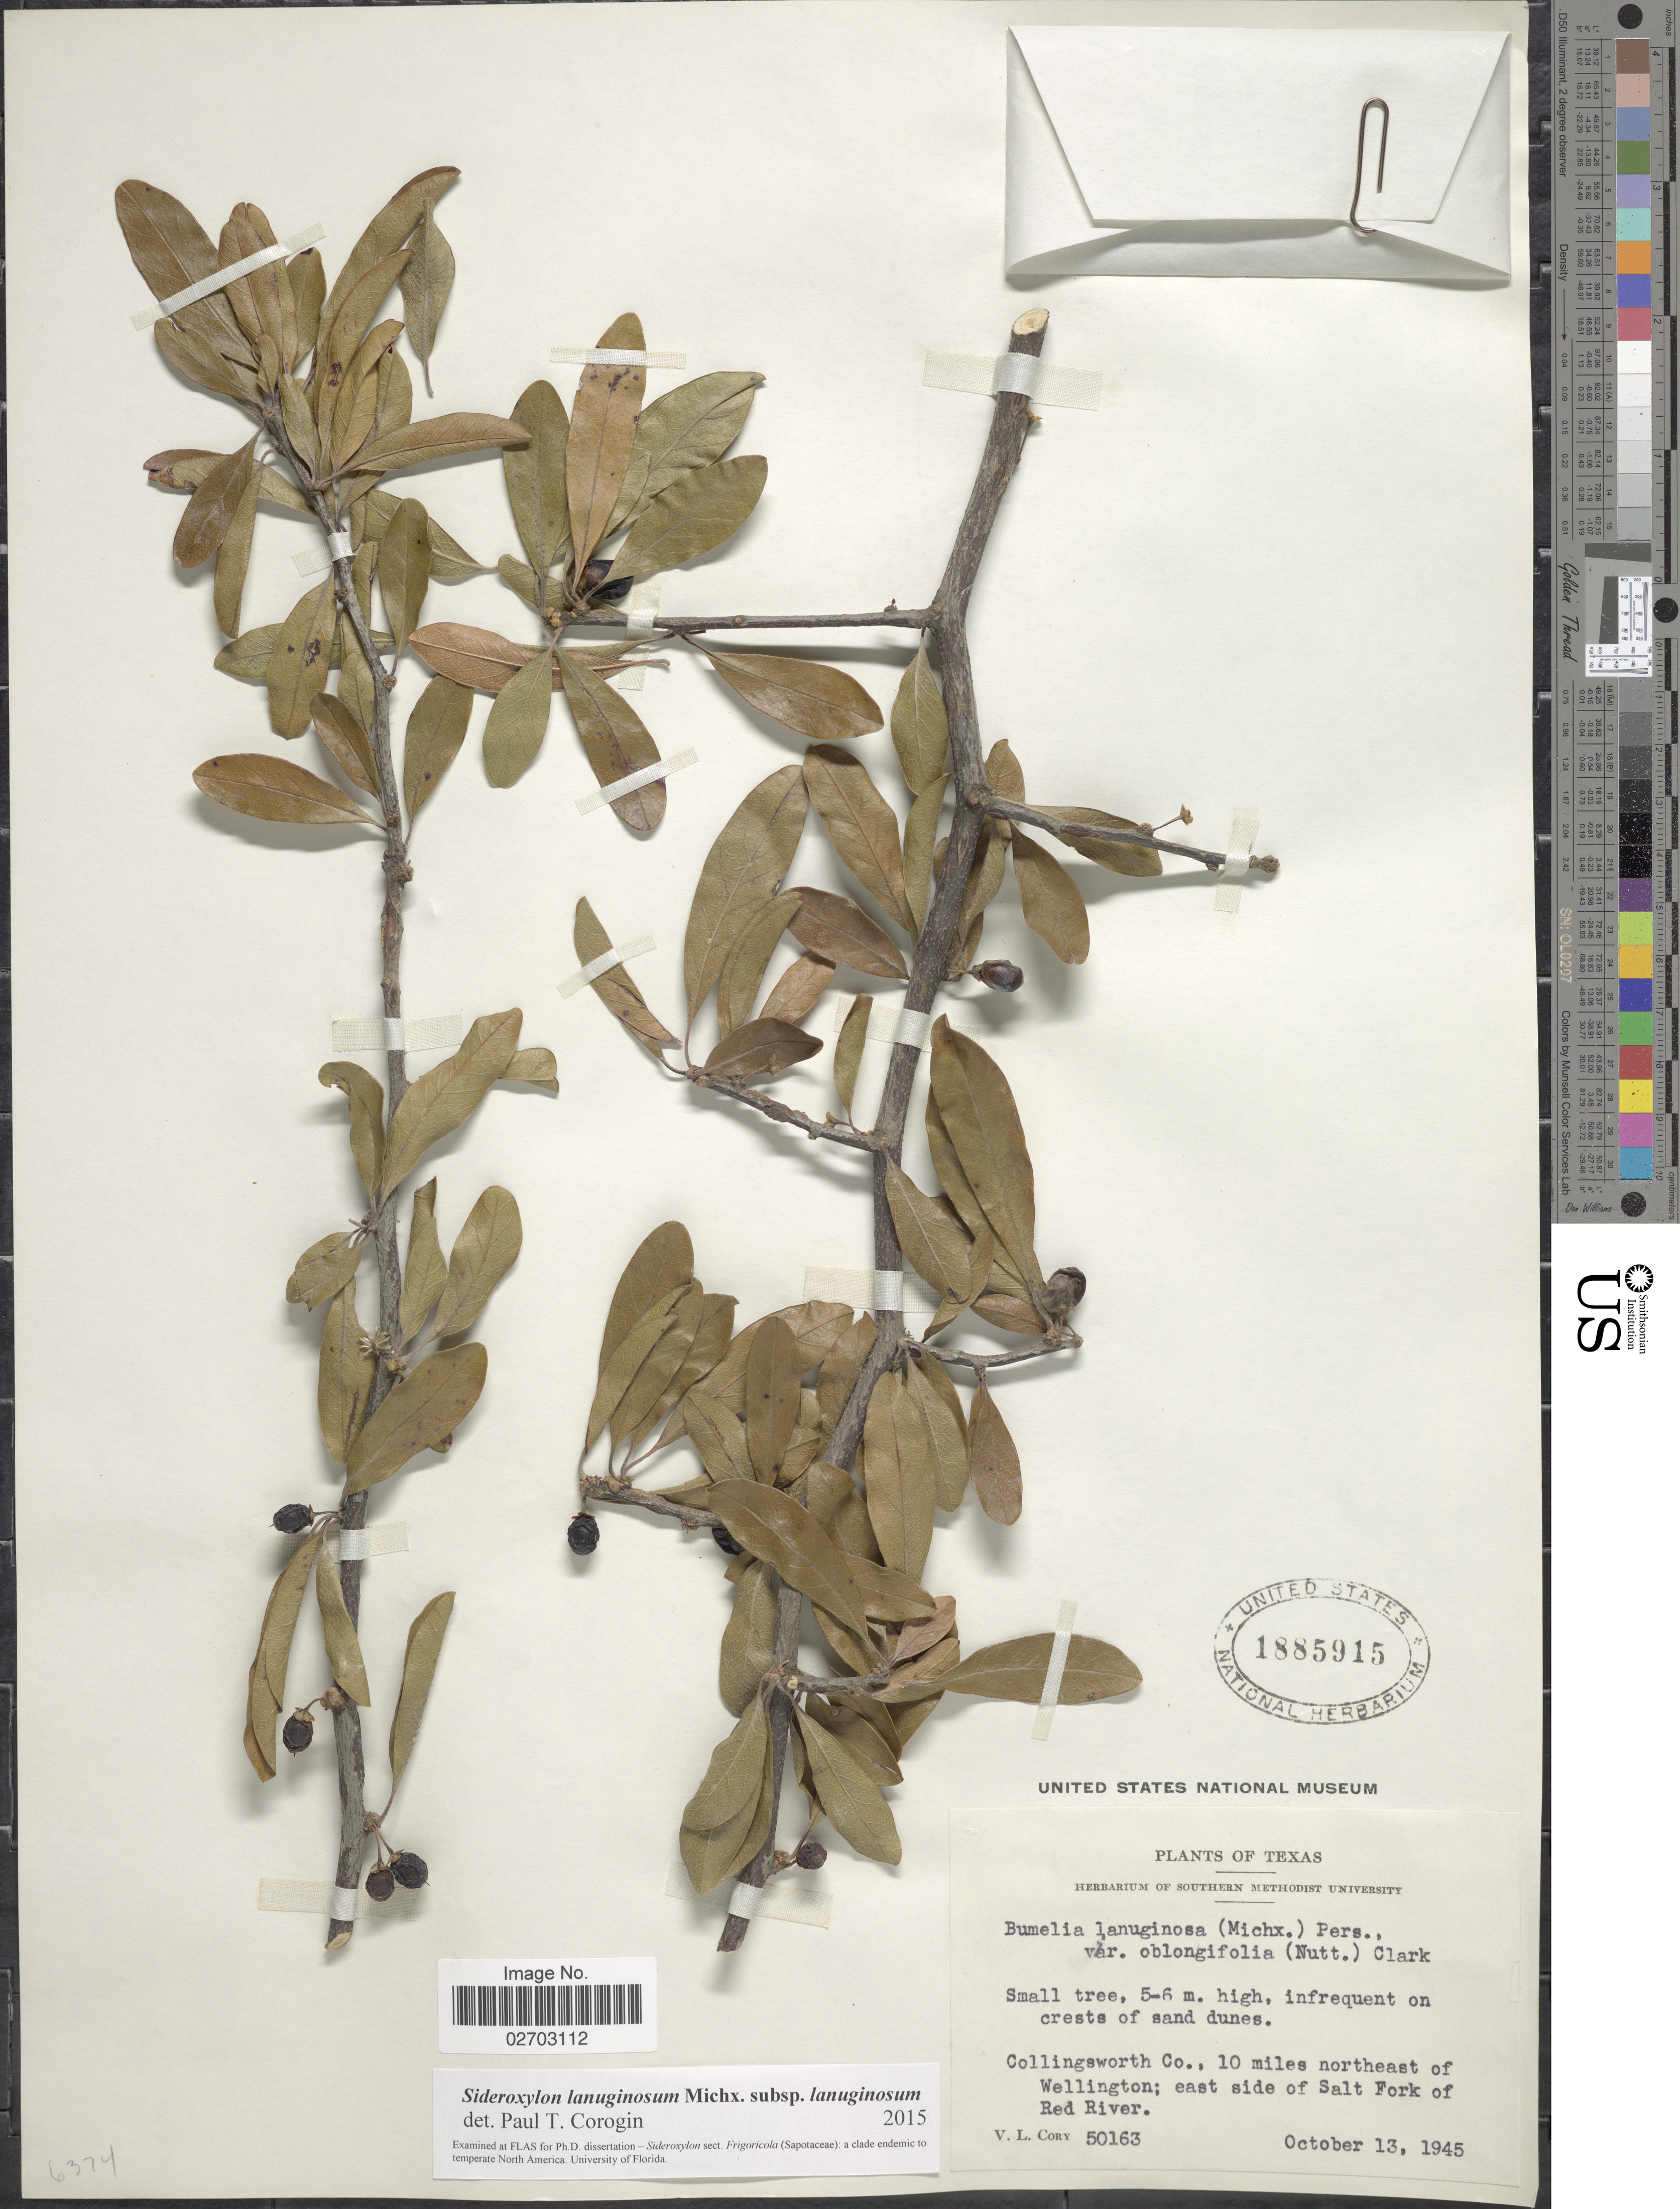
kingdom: Plantae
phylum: Tracheophyta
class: Magnoliopsida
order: Ericales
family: Sapotaceae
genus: Sideroxylon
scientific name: Sideroxylon lanuginosum subsp. lanuginosum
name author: Michx.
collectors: V. Cory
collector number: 50163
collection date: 1945-10-13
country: United States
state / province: Texas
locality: Collingsworth Co., 10 miles northeast of Wellington: east side of Salt Fork of Red River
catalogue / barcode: US 1885915